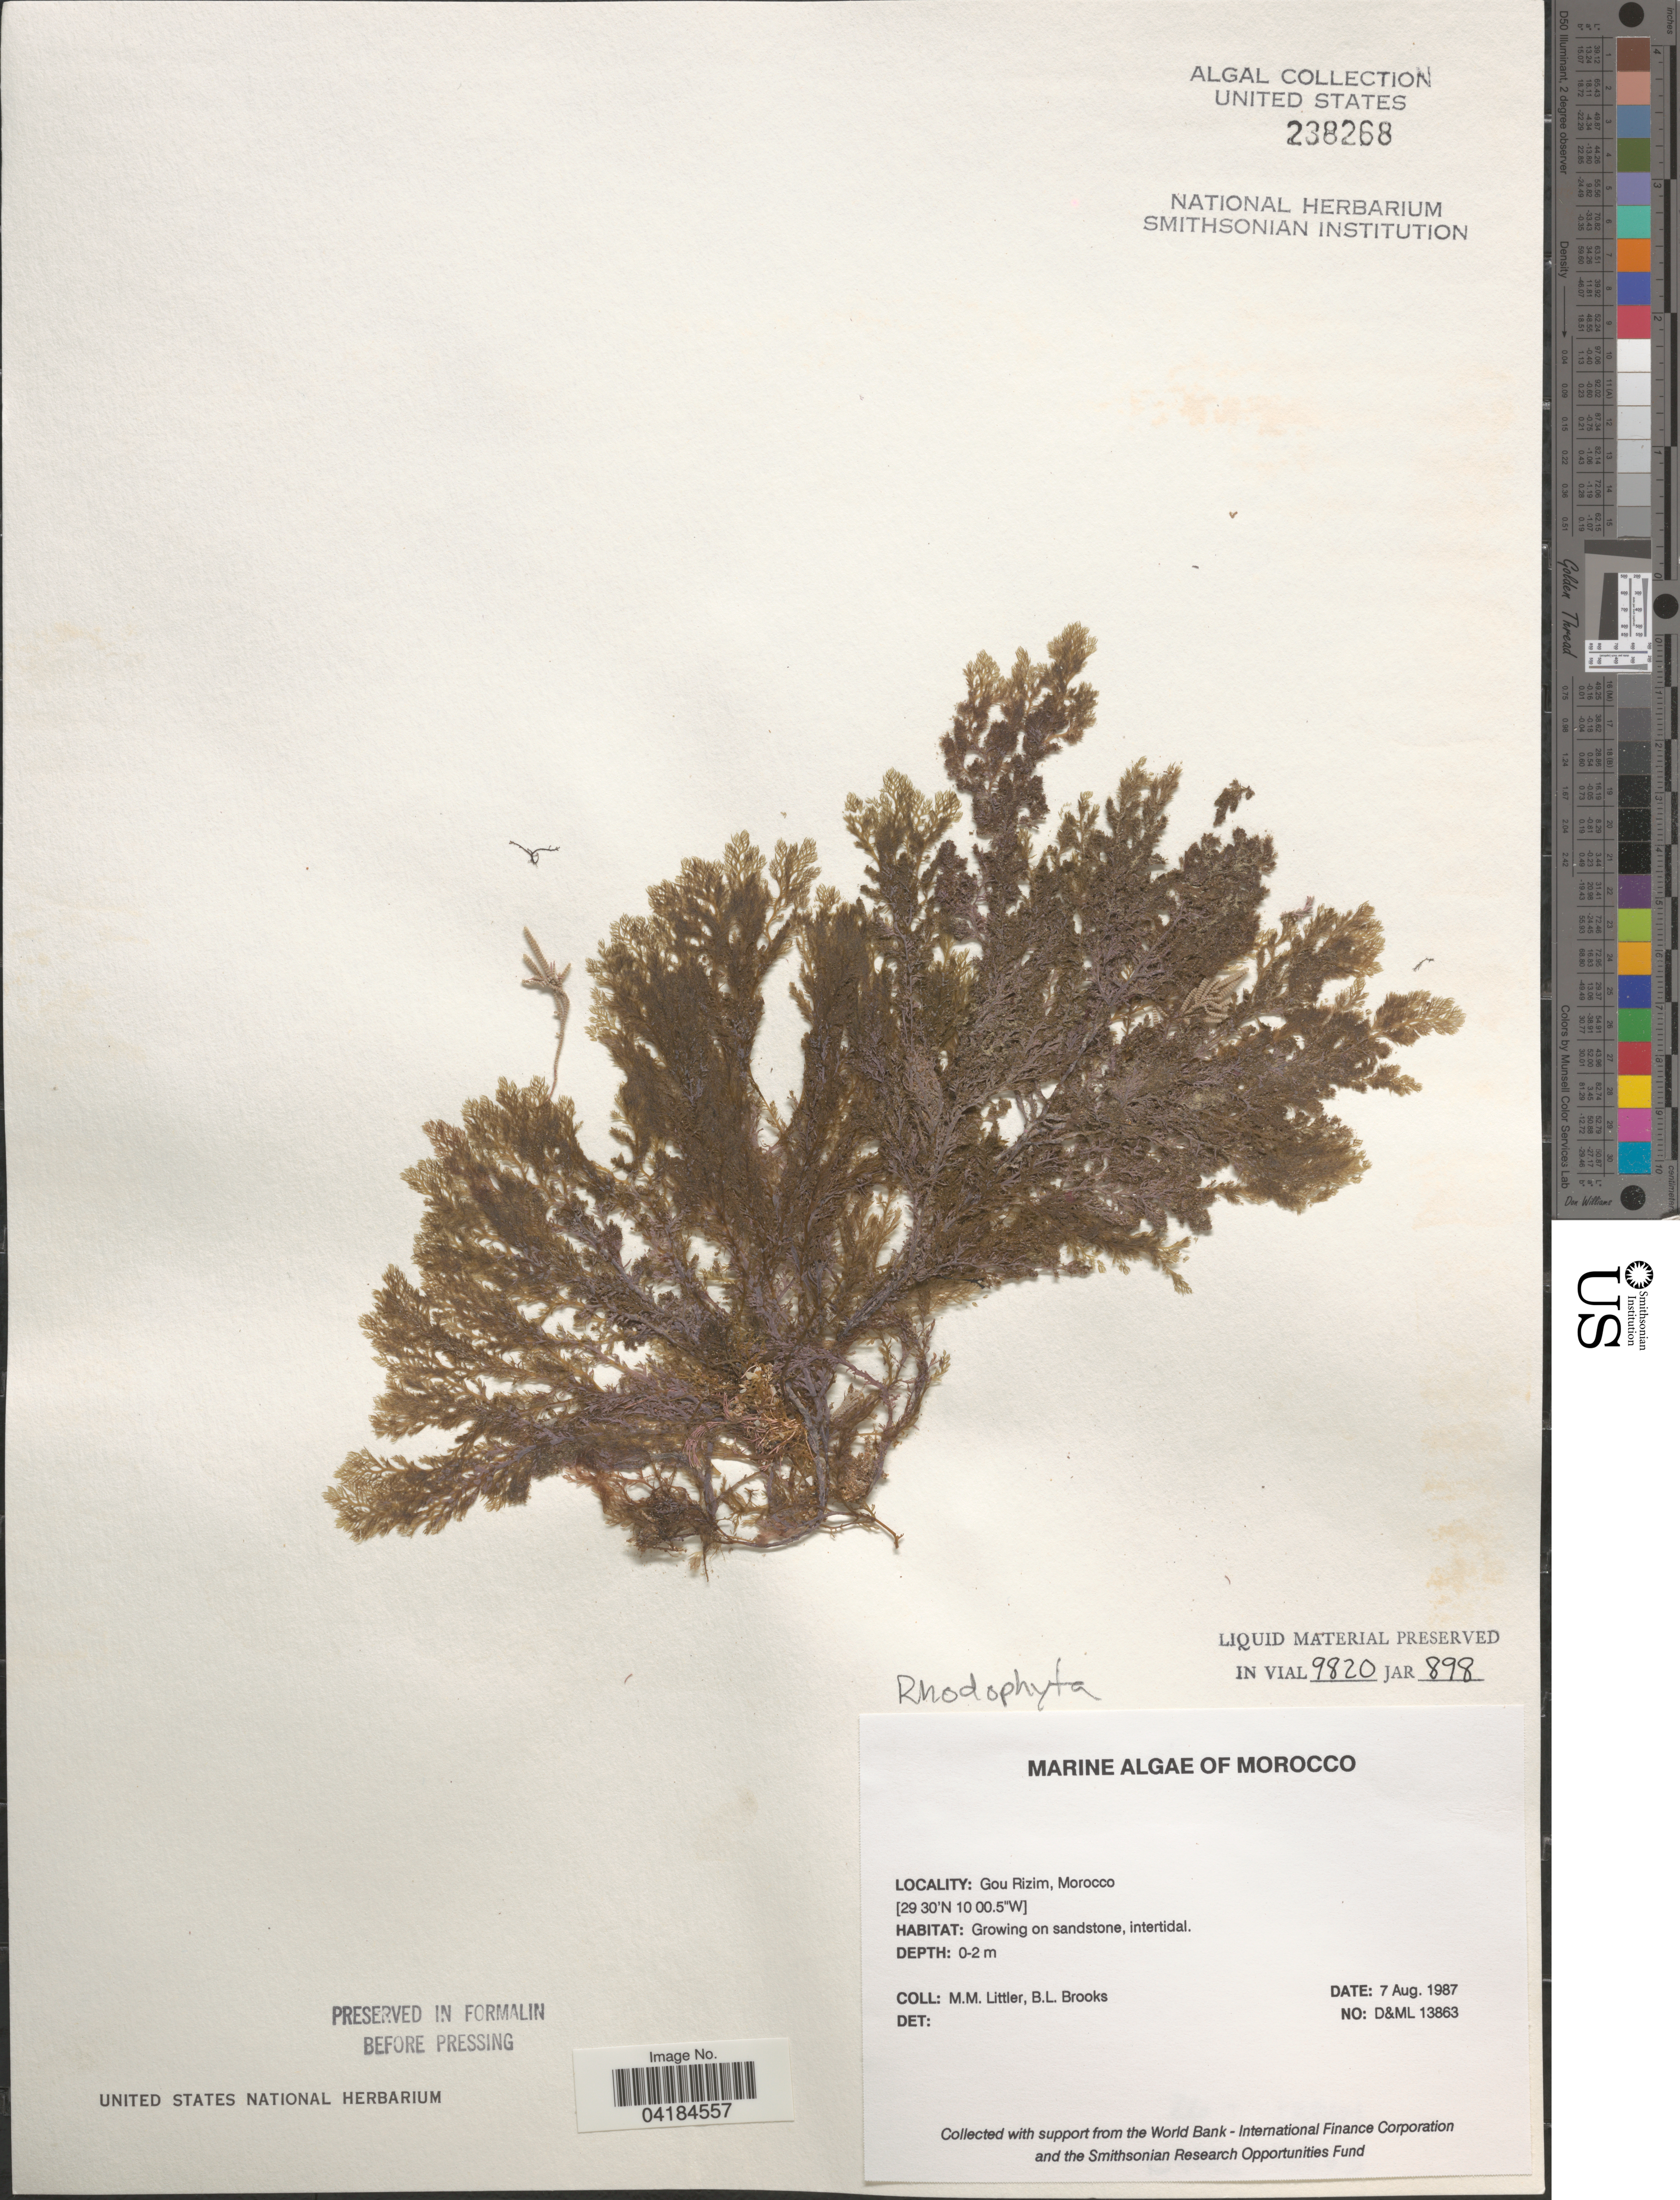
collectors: B. Brooks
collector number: D&ML13863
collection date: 1987-08-07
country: Morocco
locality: Gou Rizim.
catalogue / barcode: US 238268